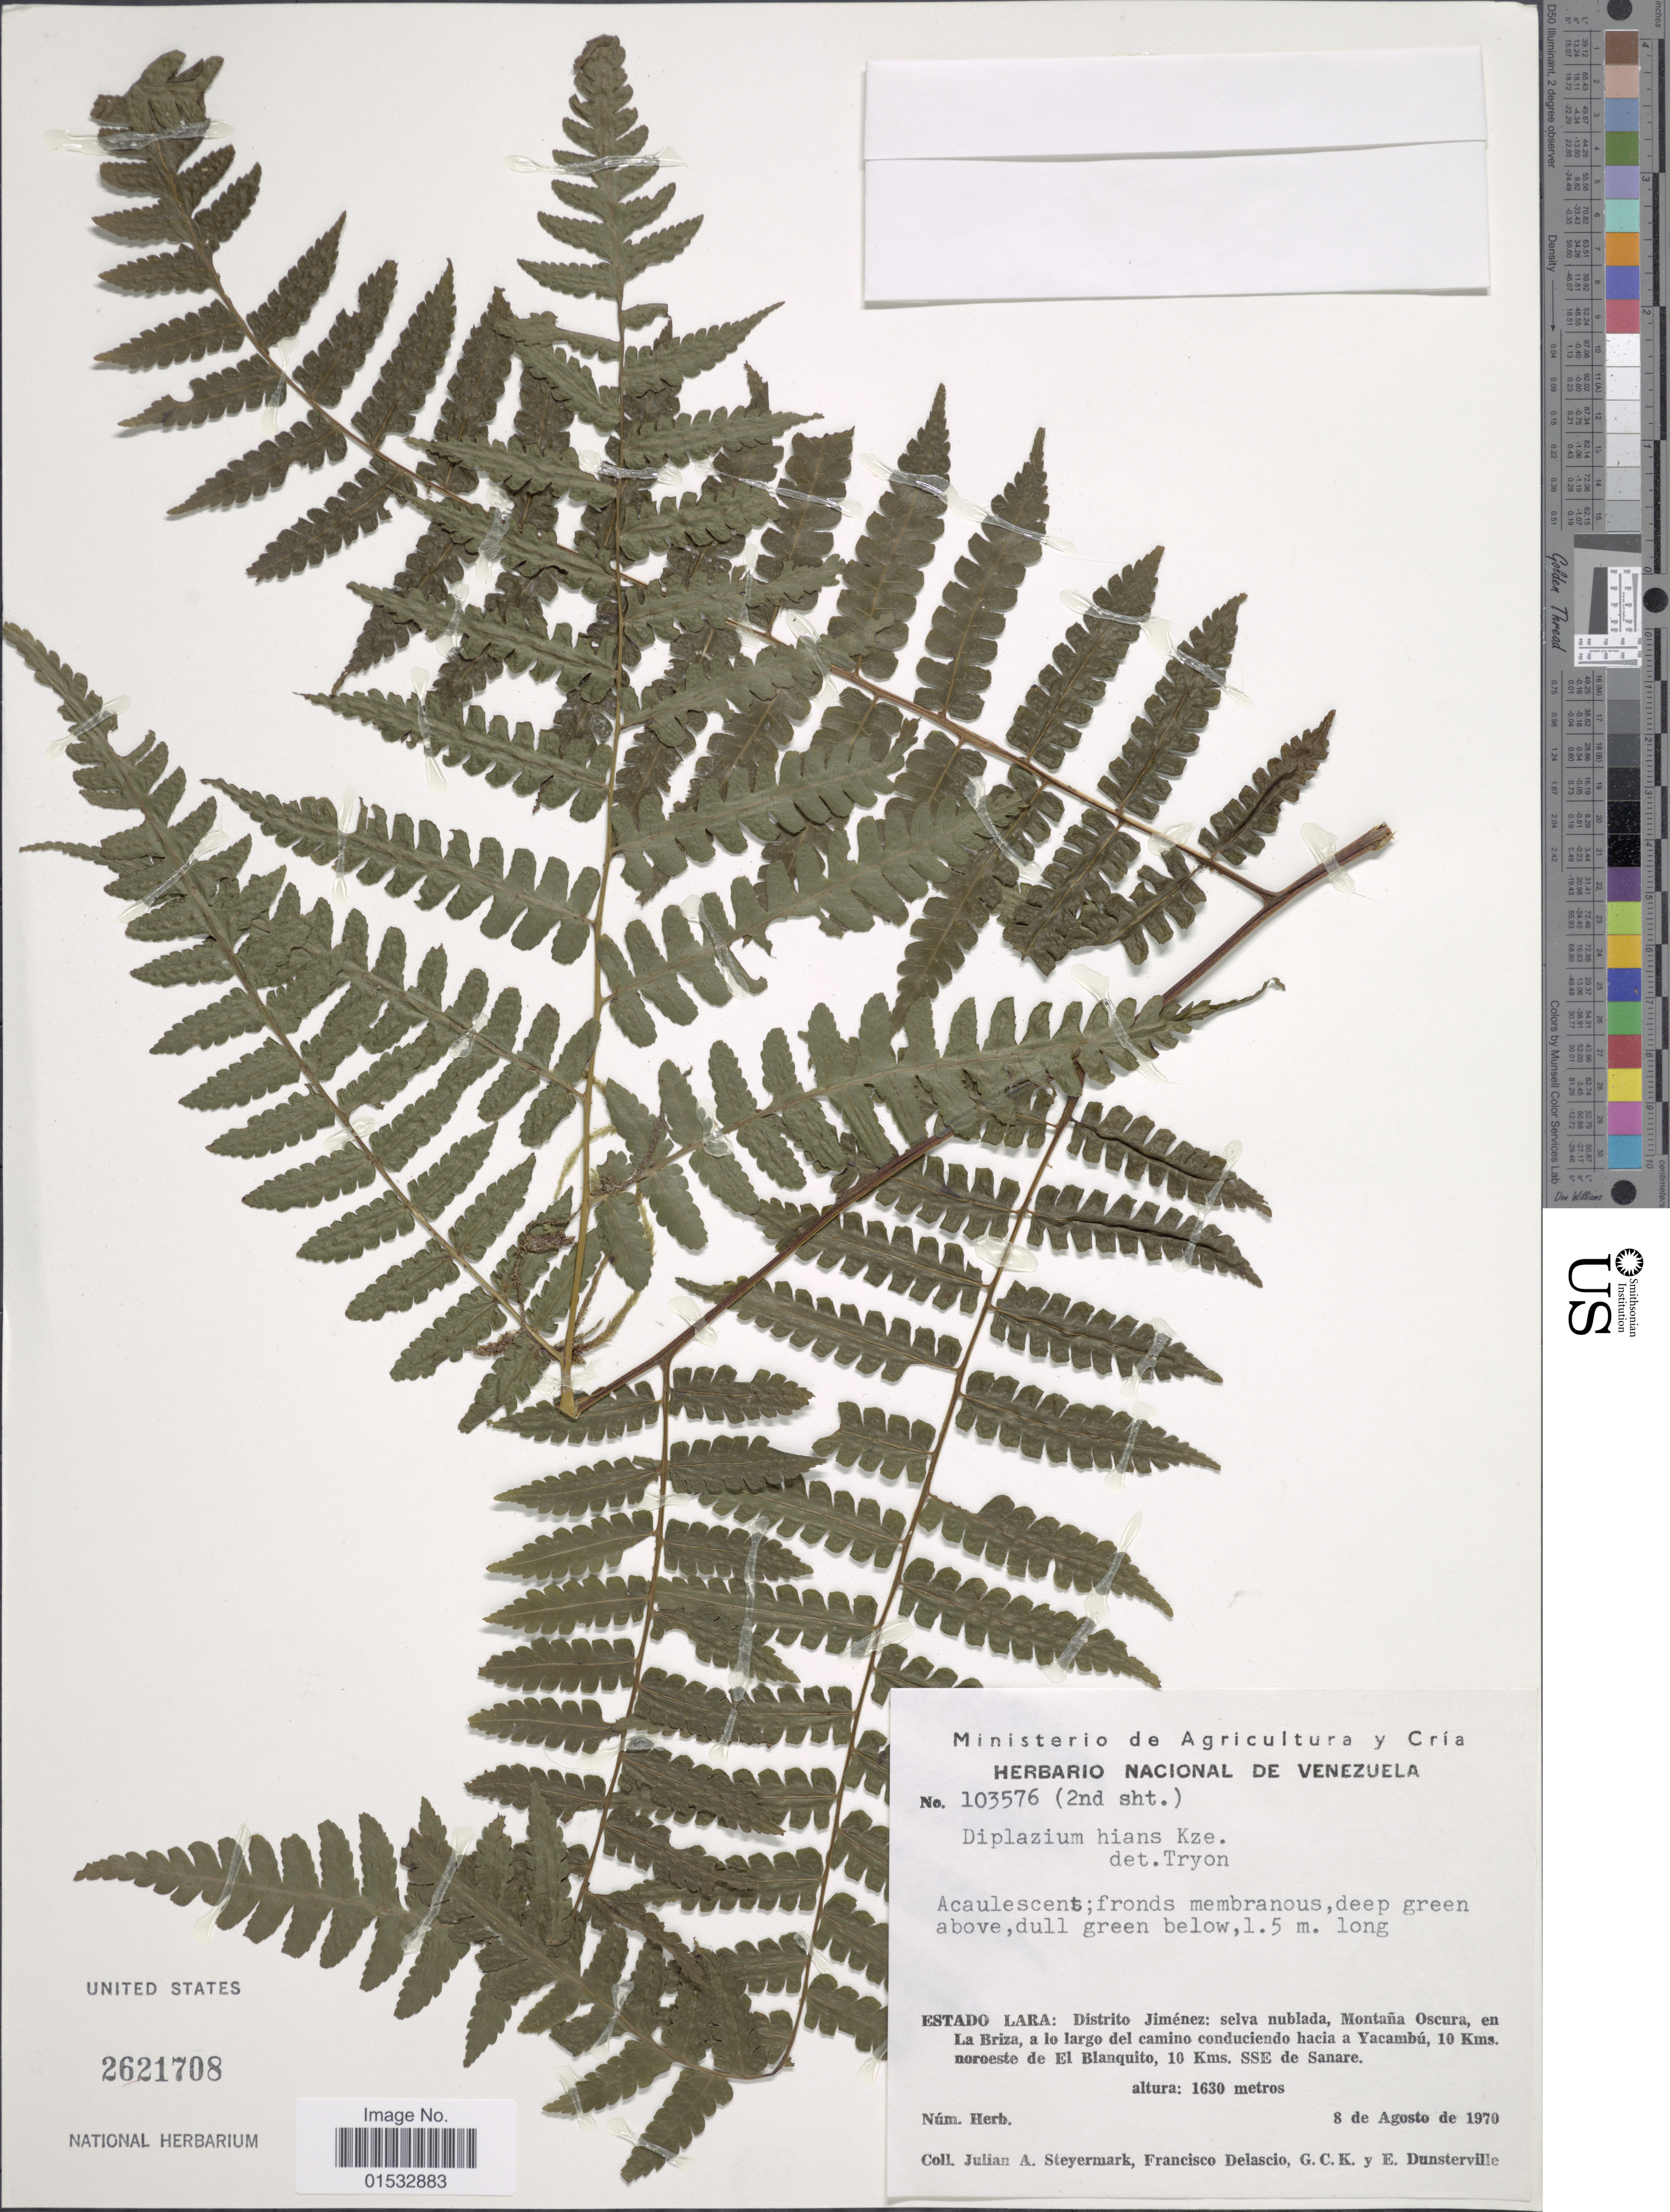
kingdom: Plantae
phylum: Tracheophyta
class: Polypodiopsida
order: Polypodiales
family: Athyriaceae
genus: Diplazium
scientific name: Diplazium hians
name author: Kunze ex Klotzsch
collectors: J. Steyermark, F. Delascio C., G. C. K. Dunsterville & E. Dunsterville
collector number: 103576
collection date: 1970-08-08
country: Venezuela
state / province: Lara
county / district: Jiménez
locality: Distrito Jiménez: selva nublada, Montaña Oscura, en La Briza, a lo largo del camino conduciendo hacia a Yacambú, 10 kms. noroeste El Blanquito, 10 kms. SSE de Sanare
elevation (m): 1630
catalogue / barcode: US 2621708